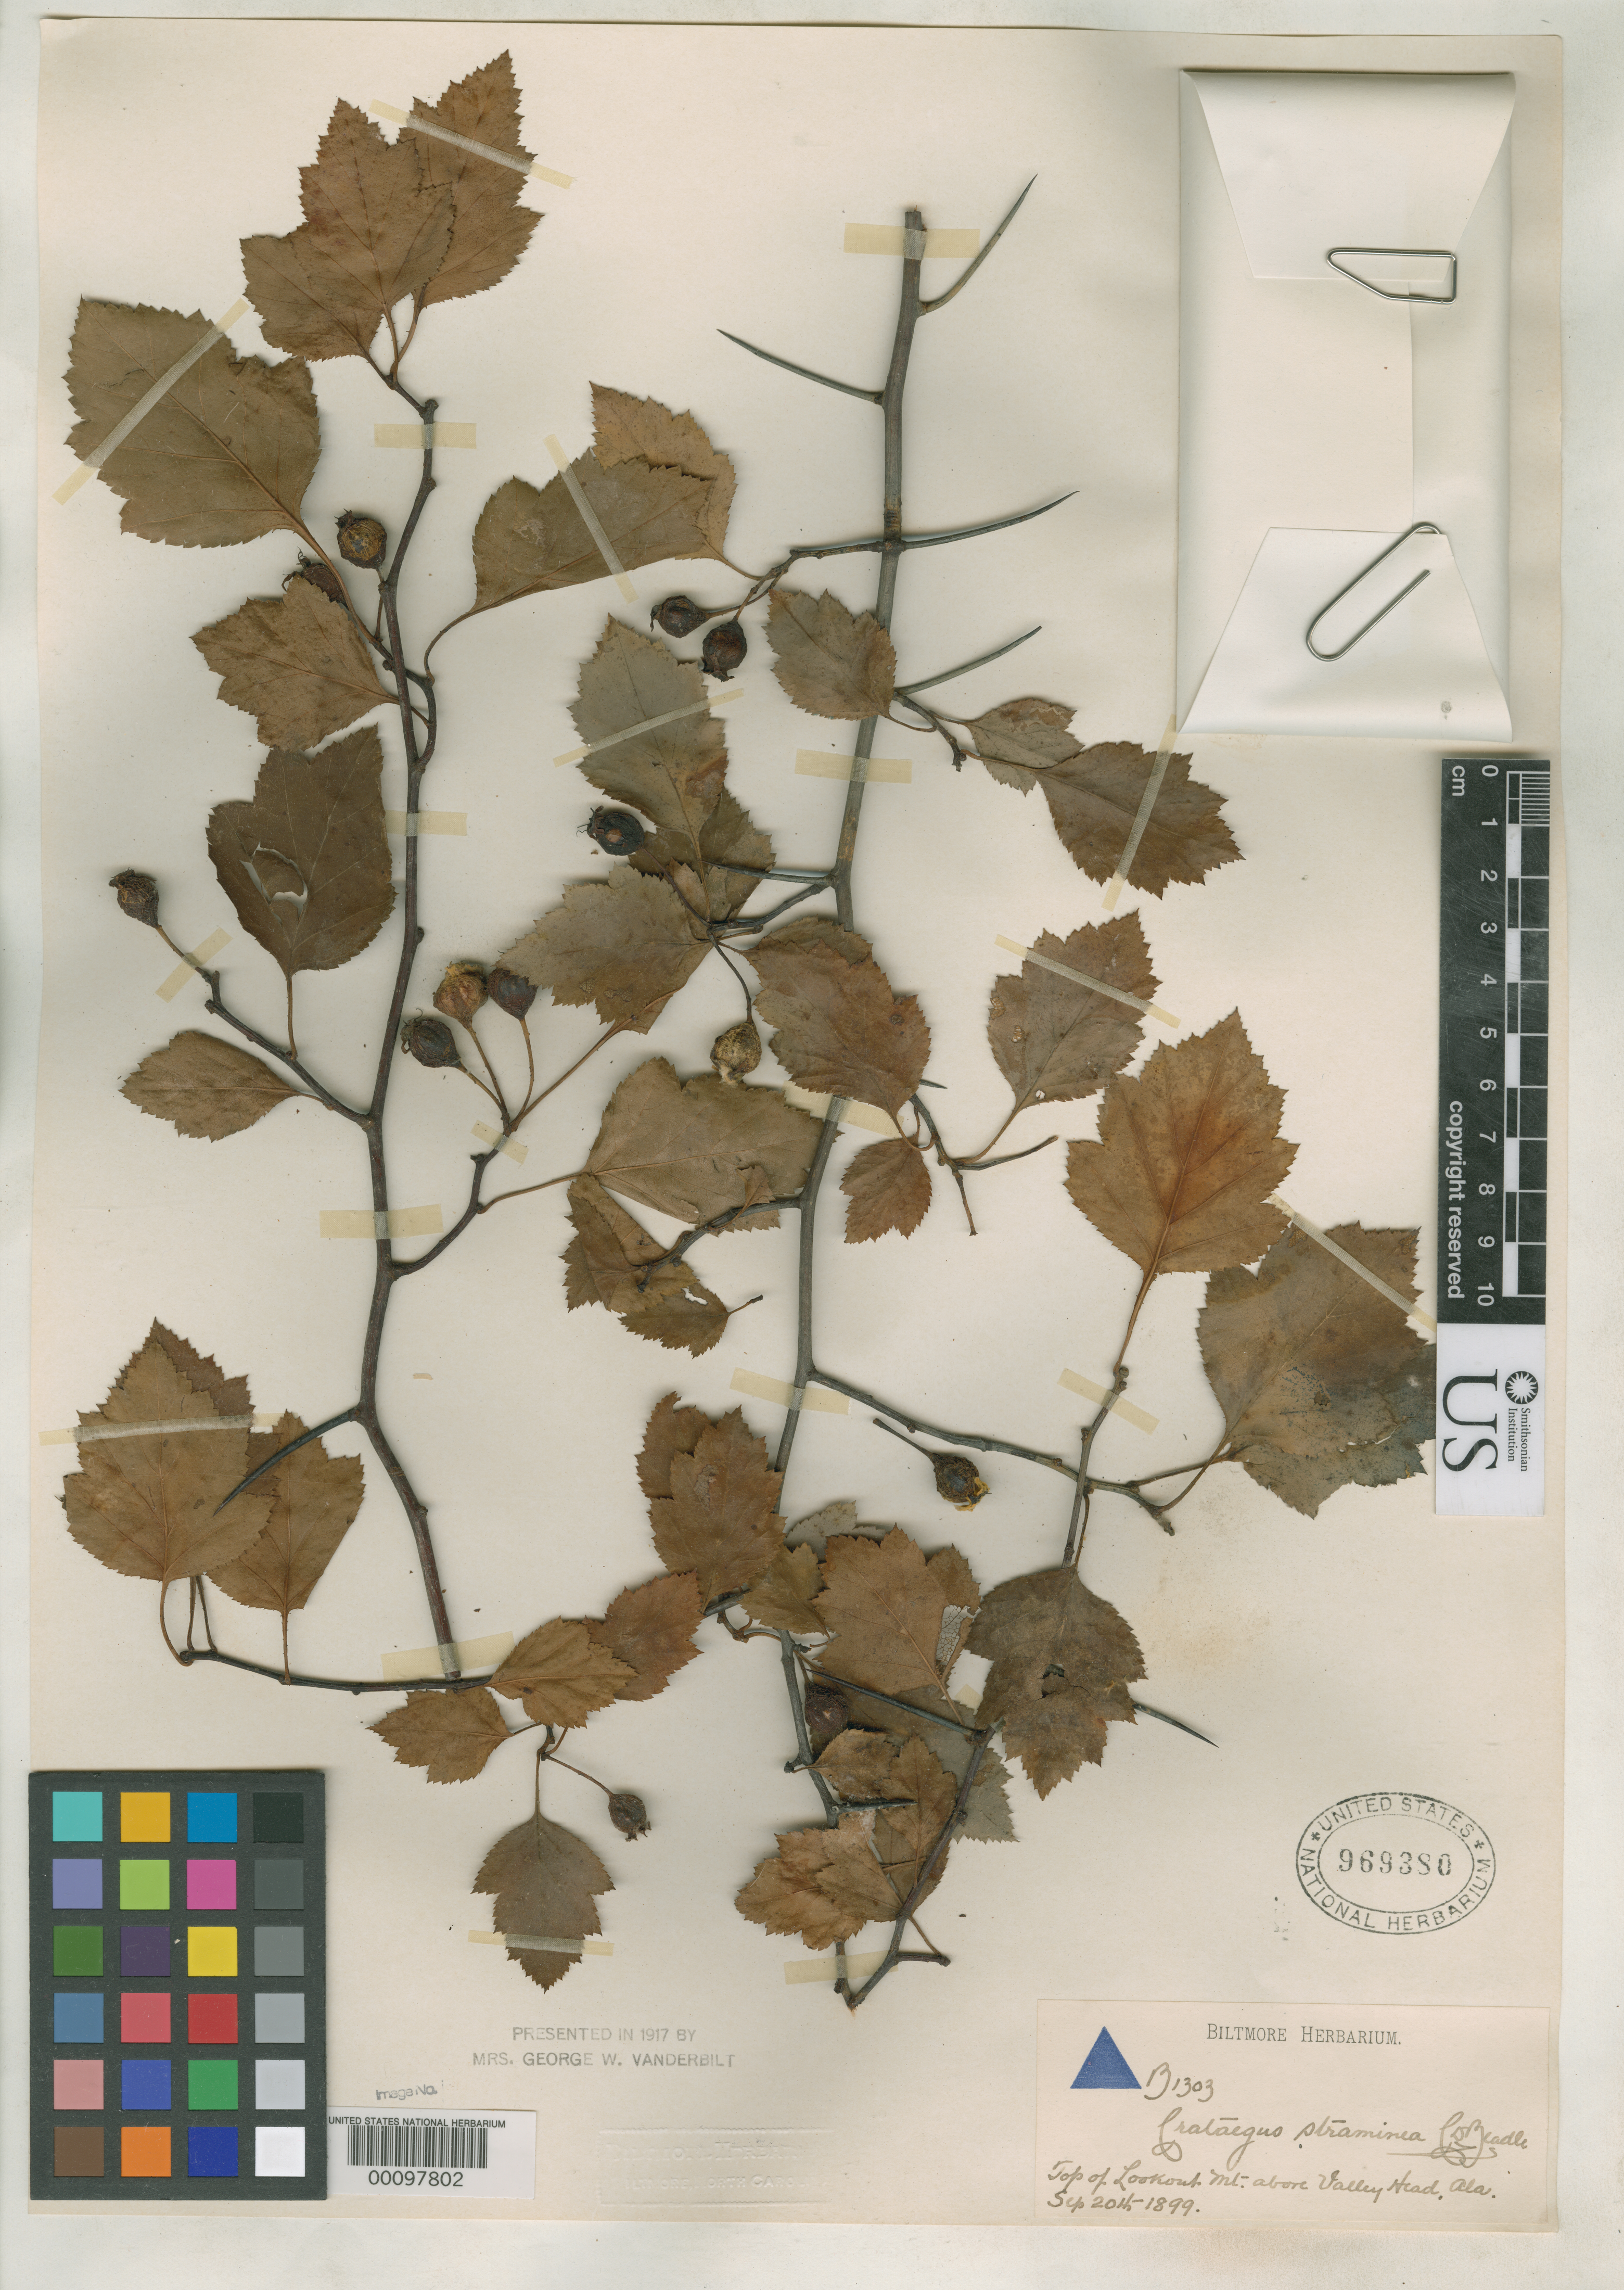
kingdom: Plantae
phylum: Tracheophyta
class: Magnoliopsida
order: Rosales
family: Rosaceae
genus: Crataegus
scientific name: Crataegus straminea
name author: Beadle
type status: Type Collection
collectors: ex herb. Biltmore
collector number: B 1303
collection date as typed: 20 Sep 1899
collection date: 1899-09-20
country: United States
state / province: Alabama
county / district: De Kalb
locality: Top of lookout Mountain above valley head.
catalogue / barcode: US 969380